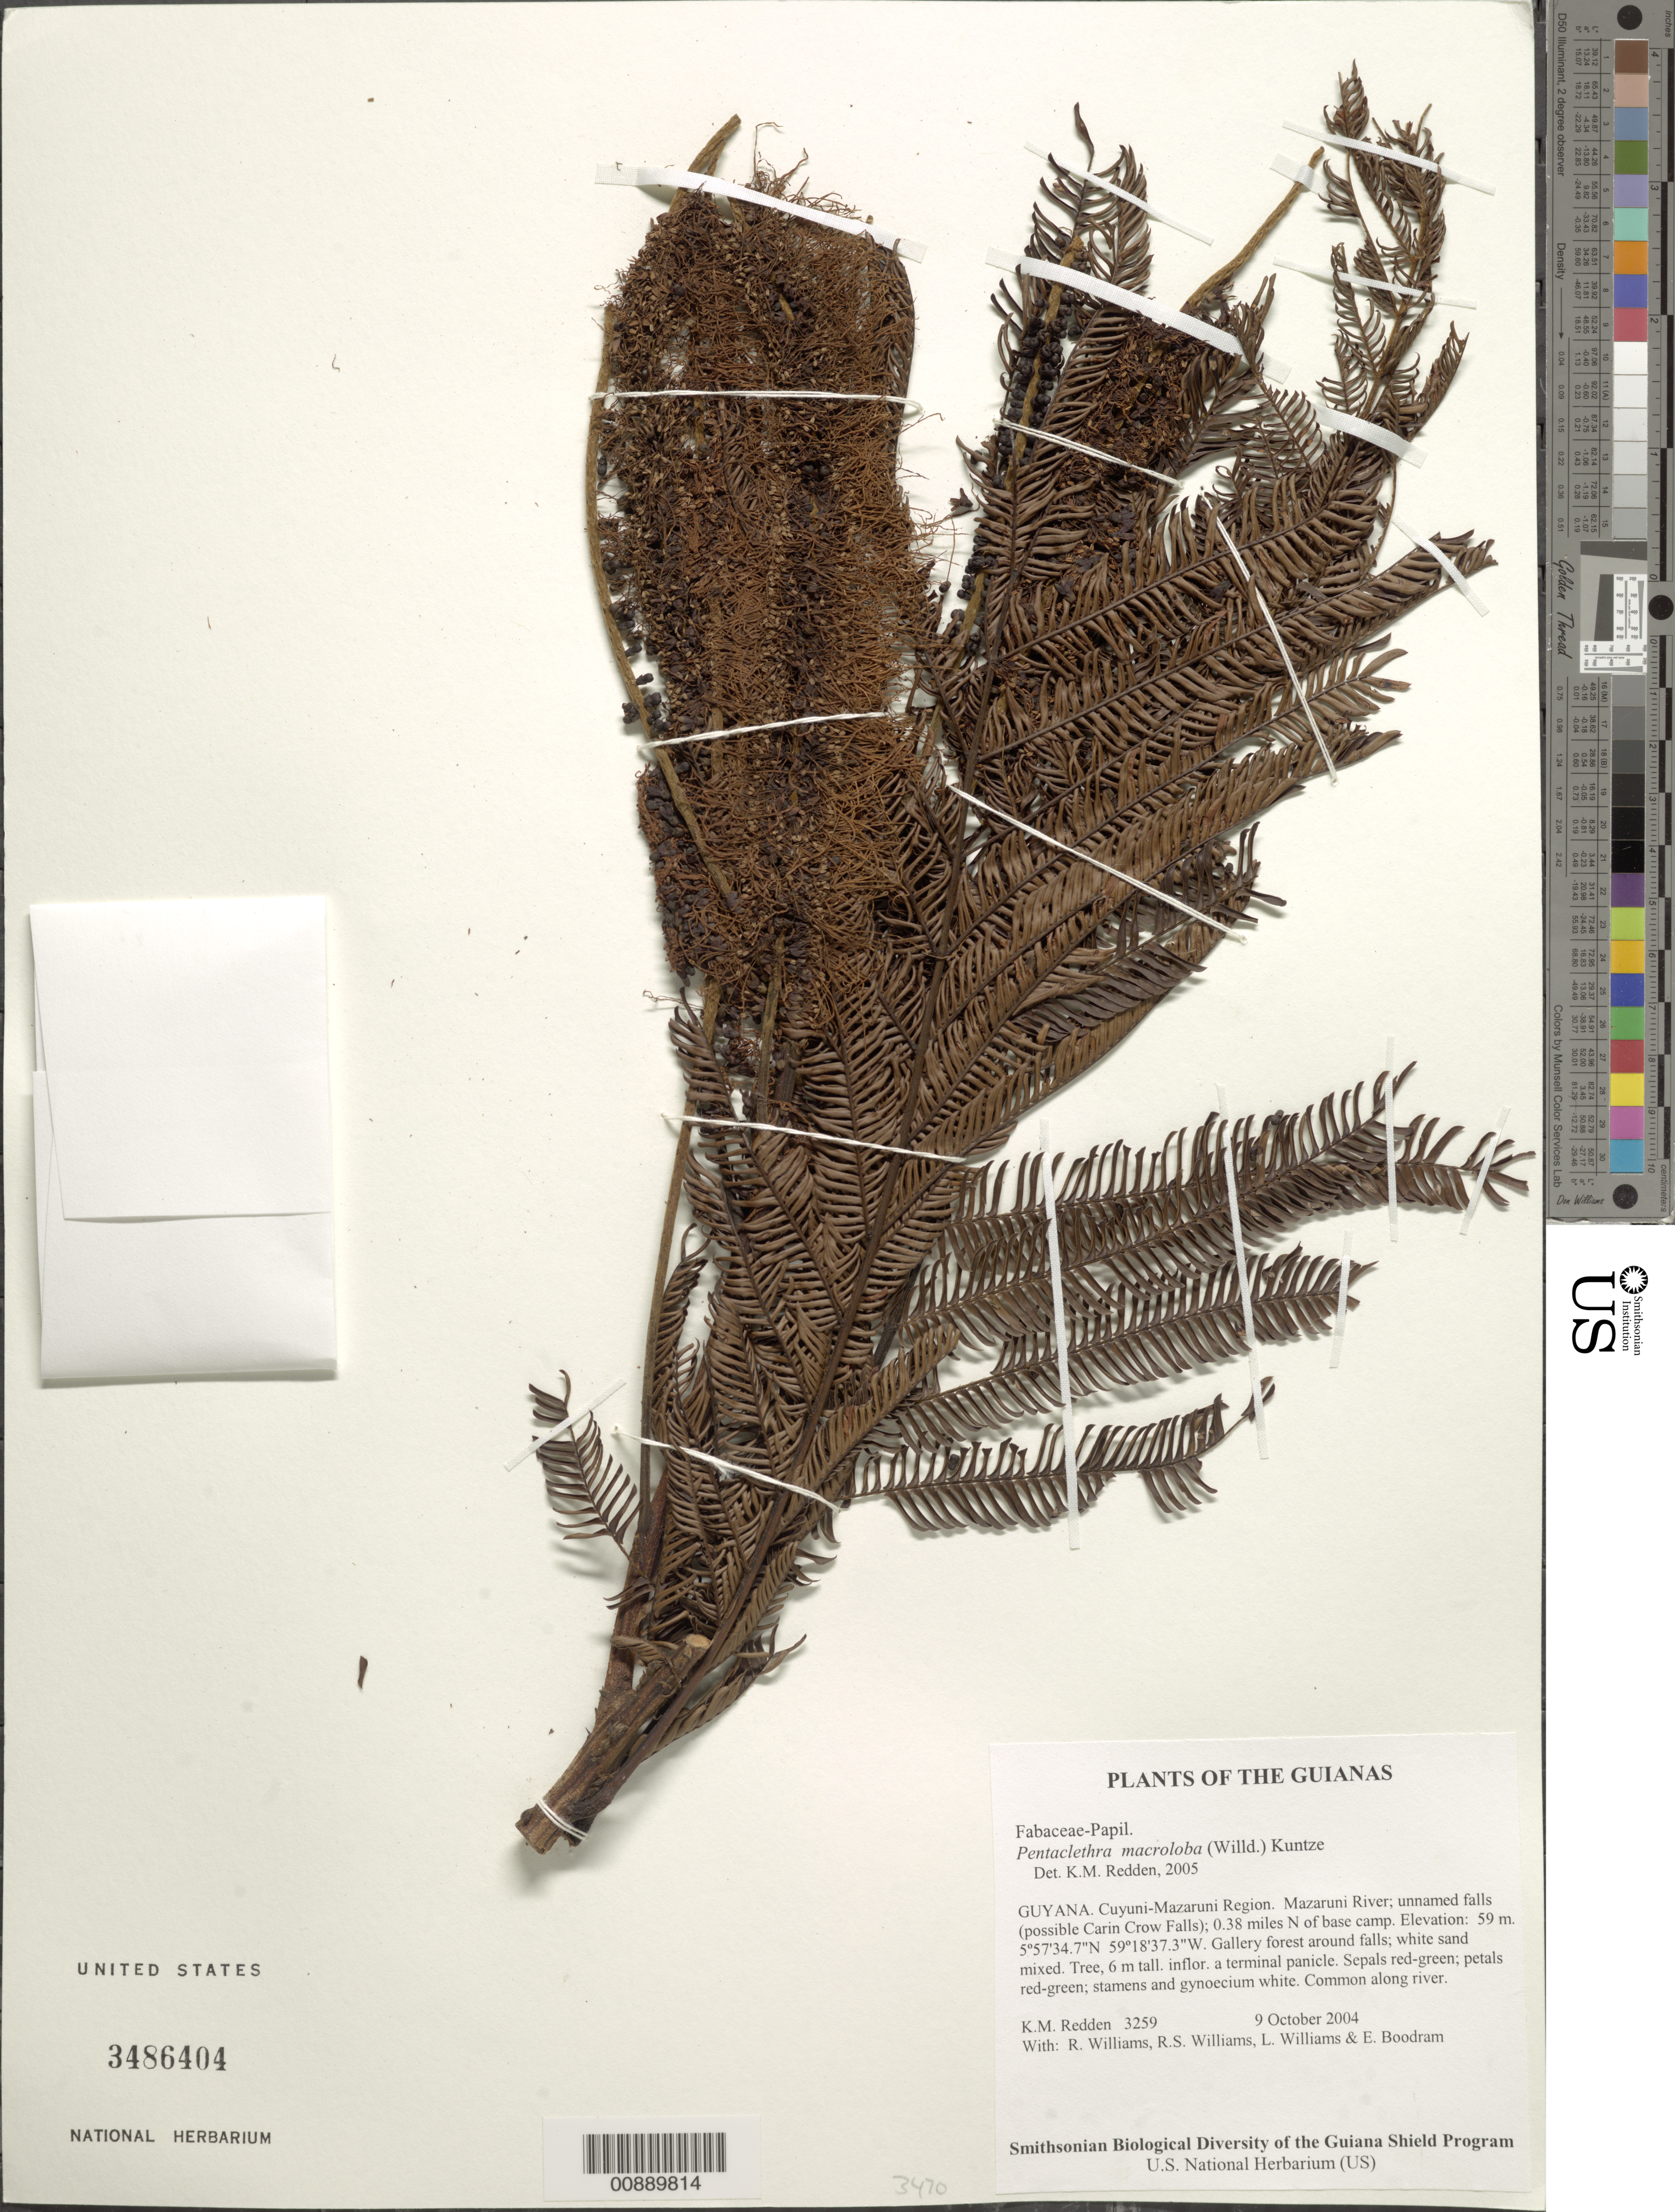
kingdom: Plantae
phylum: Tracheophyta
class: Magnoliopsida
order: Fabales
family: Fabaceae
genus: Pentaclethra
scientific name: Pentaclethra macroloba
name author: (Willd.) Kuntze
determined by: Redden, K. M.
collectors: K. M. Redden, R. Williams, R. S. Williams, L. Williams & E. Boodram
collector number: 3259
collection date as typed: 9 October 2004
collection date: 2004-10-09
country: Guyana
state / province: Cuyuni-Mazaruni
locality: Mazaruni River; unnamed falls (possible Carin Crow Falls); 0.38 miles N of base camp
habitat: Gallery forest around falls; white sand mixed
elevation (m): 59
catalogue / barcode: US 3486404